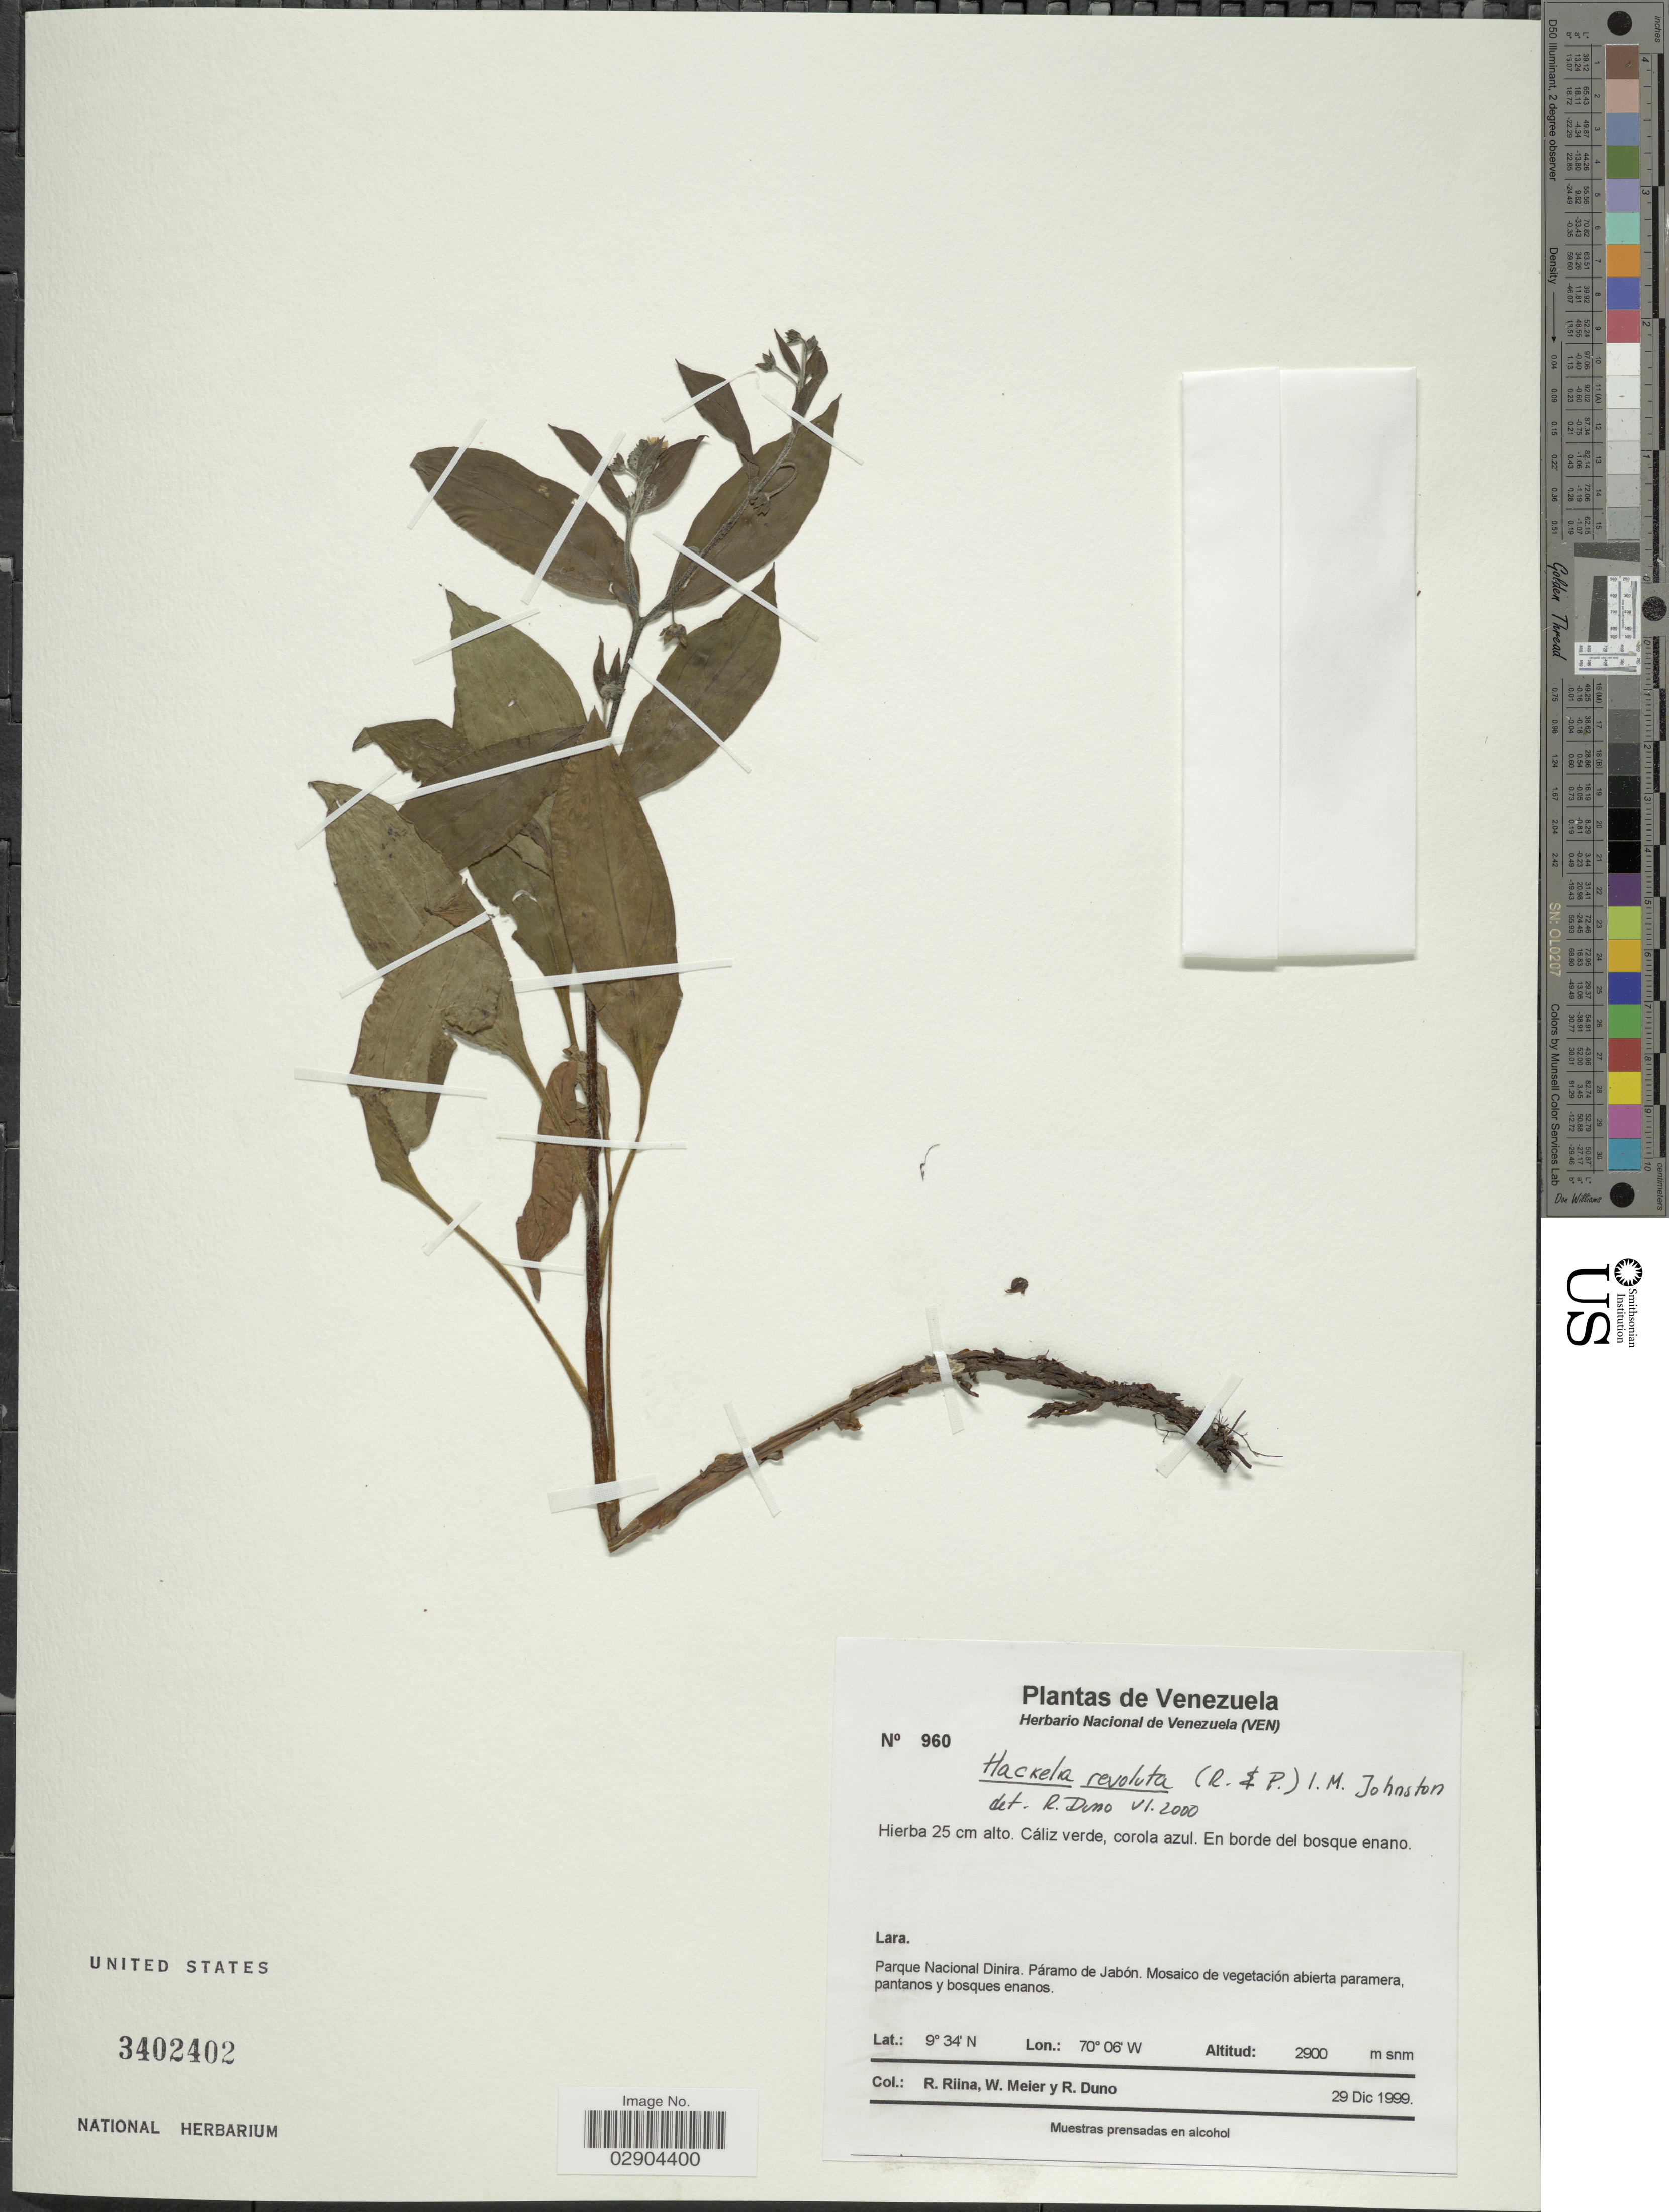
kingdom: Plantae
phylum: Tracheophyta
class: Magnoliopsida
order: Boraginales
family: Boraginaceae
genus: Hackelia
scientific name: Hackelia revoluta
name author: (Ruiz & Pav.) I.M. Johnst.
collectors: R. Riina, W. Meier & R. Duno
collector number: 960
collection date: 1999-12-29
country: Venezuela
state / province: Lara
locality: Parque Nacional Dinira. Páramo de Jabón.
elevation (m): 2900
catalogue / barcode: US 3402402